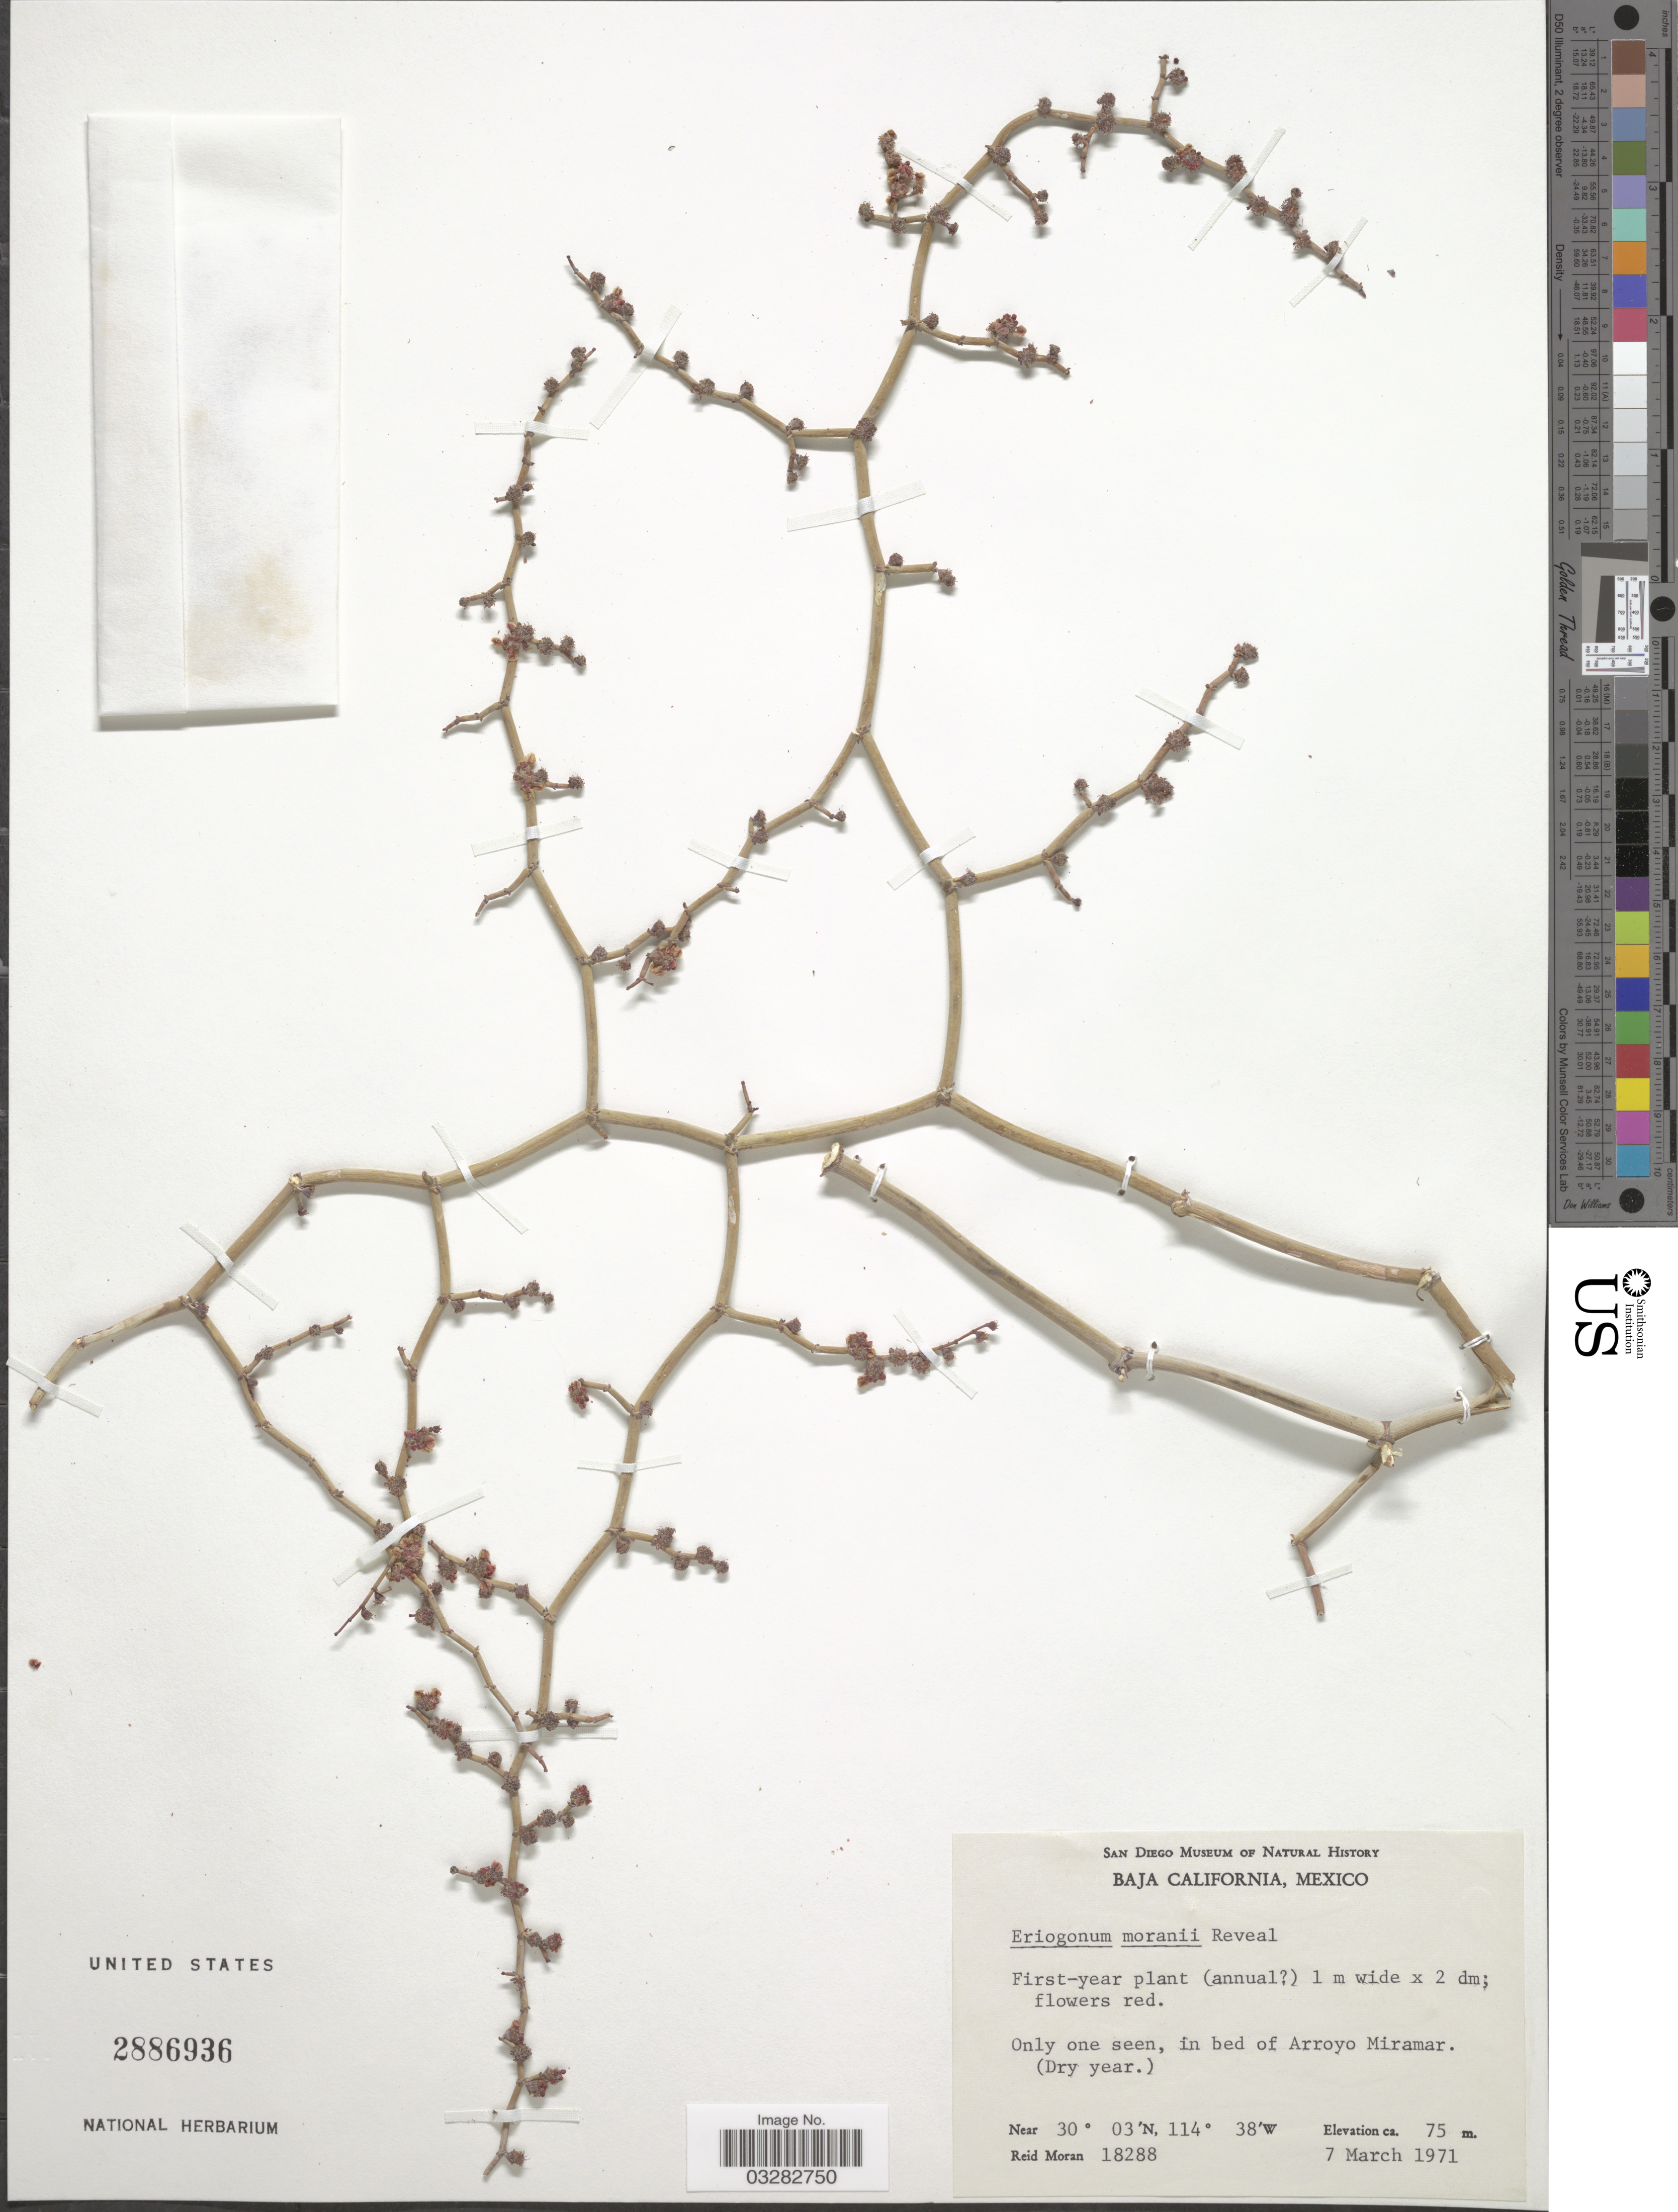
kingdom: Plantae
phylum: Tracheophyta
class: Magnoliopsida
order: Caryophyllales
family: Polygonaceae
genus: Eriogonum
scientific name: Eriogonum moranii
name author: Reveal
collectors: R. V. Moran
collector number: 18288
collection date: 1971-03-07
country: Mexico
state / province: Baja California Norte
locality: In bed of Arroyo Miramar.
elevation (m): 75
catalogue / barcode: US 2886936